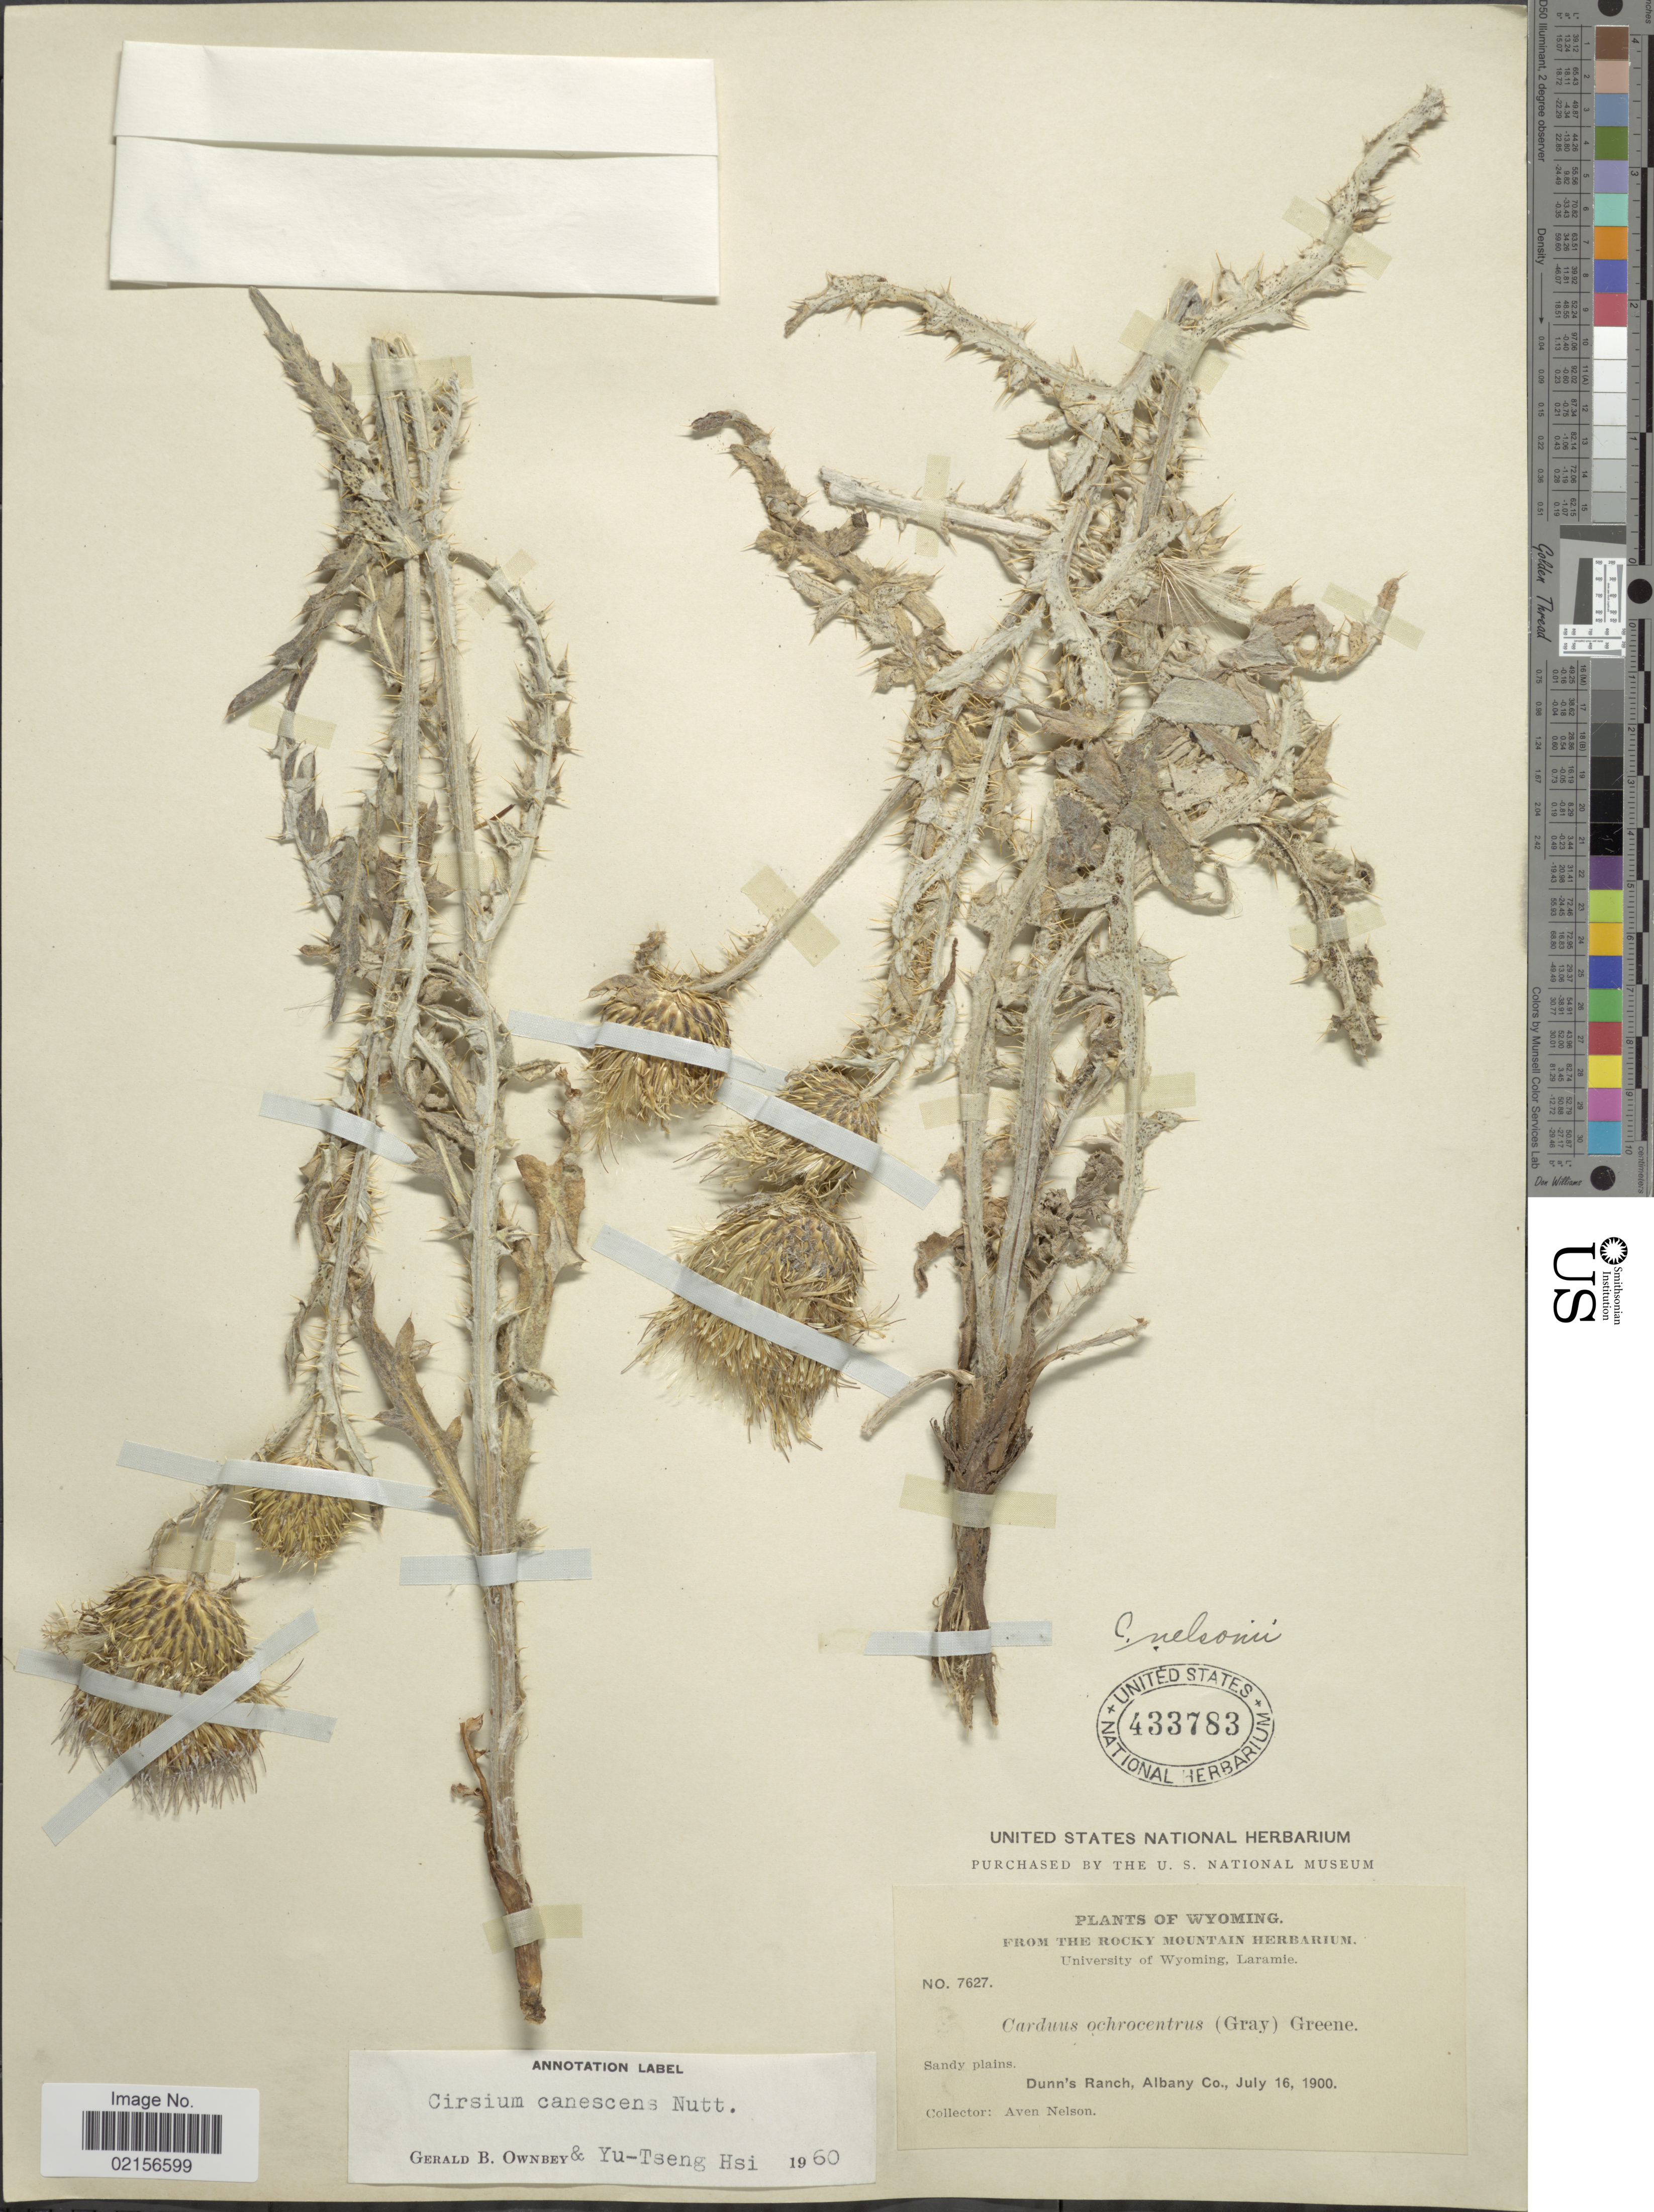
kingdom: Plantae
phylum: Tracheophyta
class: Magnoliopsida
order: Asterales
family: Asteraceae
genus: Cirsium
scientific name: Cirsium canescens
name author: Nutt.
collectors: A. Nelson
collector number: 7627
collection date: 1900-07-16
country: United States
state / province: Wyoming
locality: Sandy plains. Dunn's Ranch, Albany Co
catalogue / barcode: US 433783